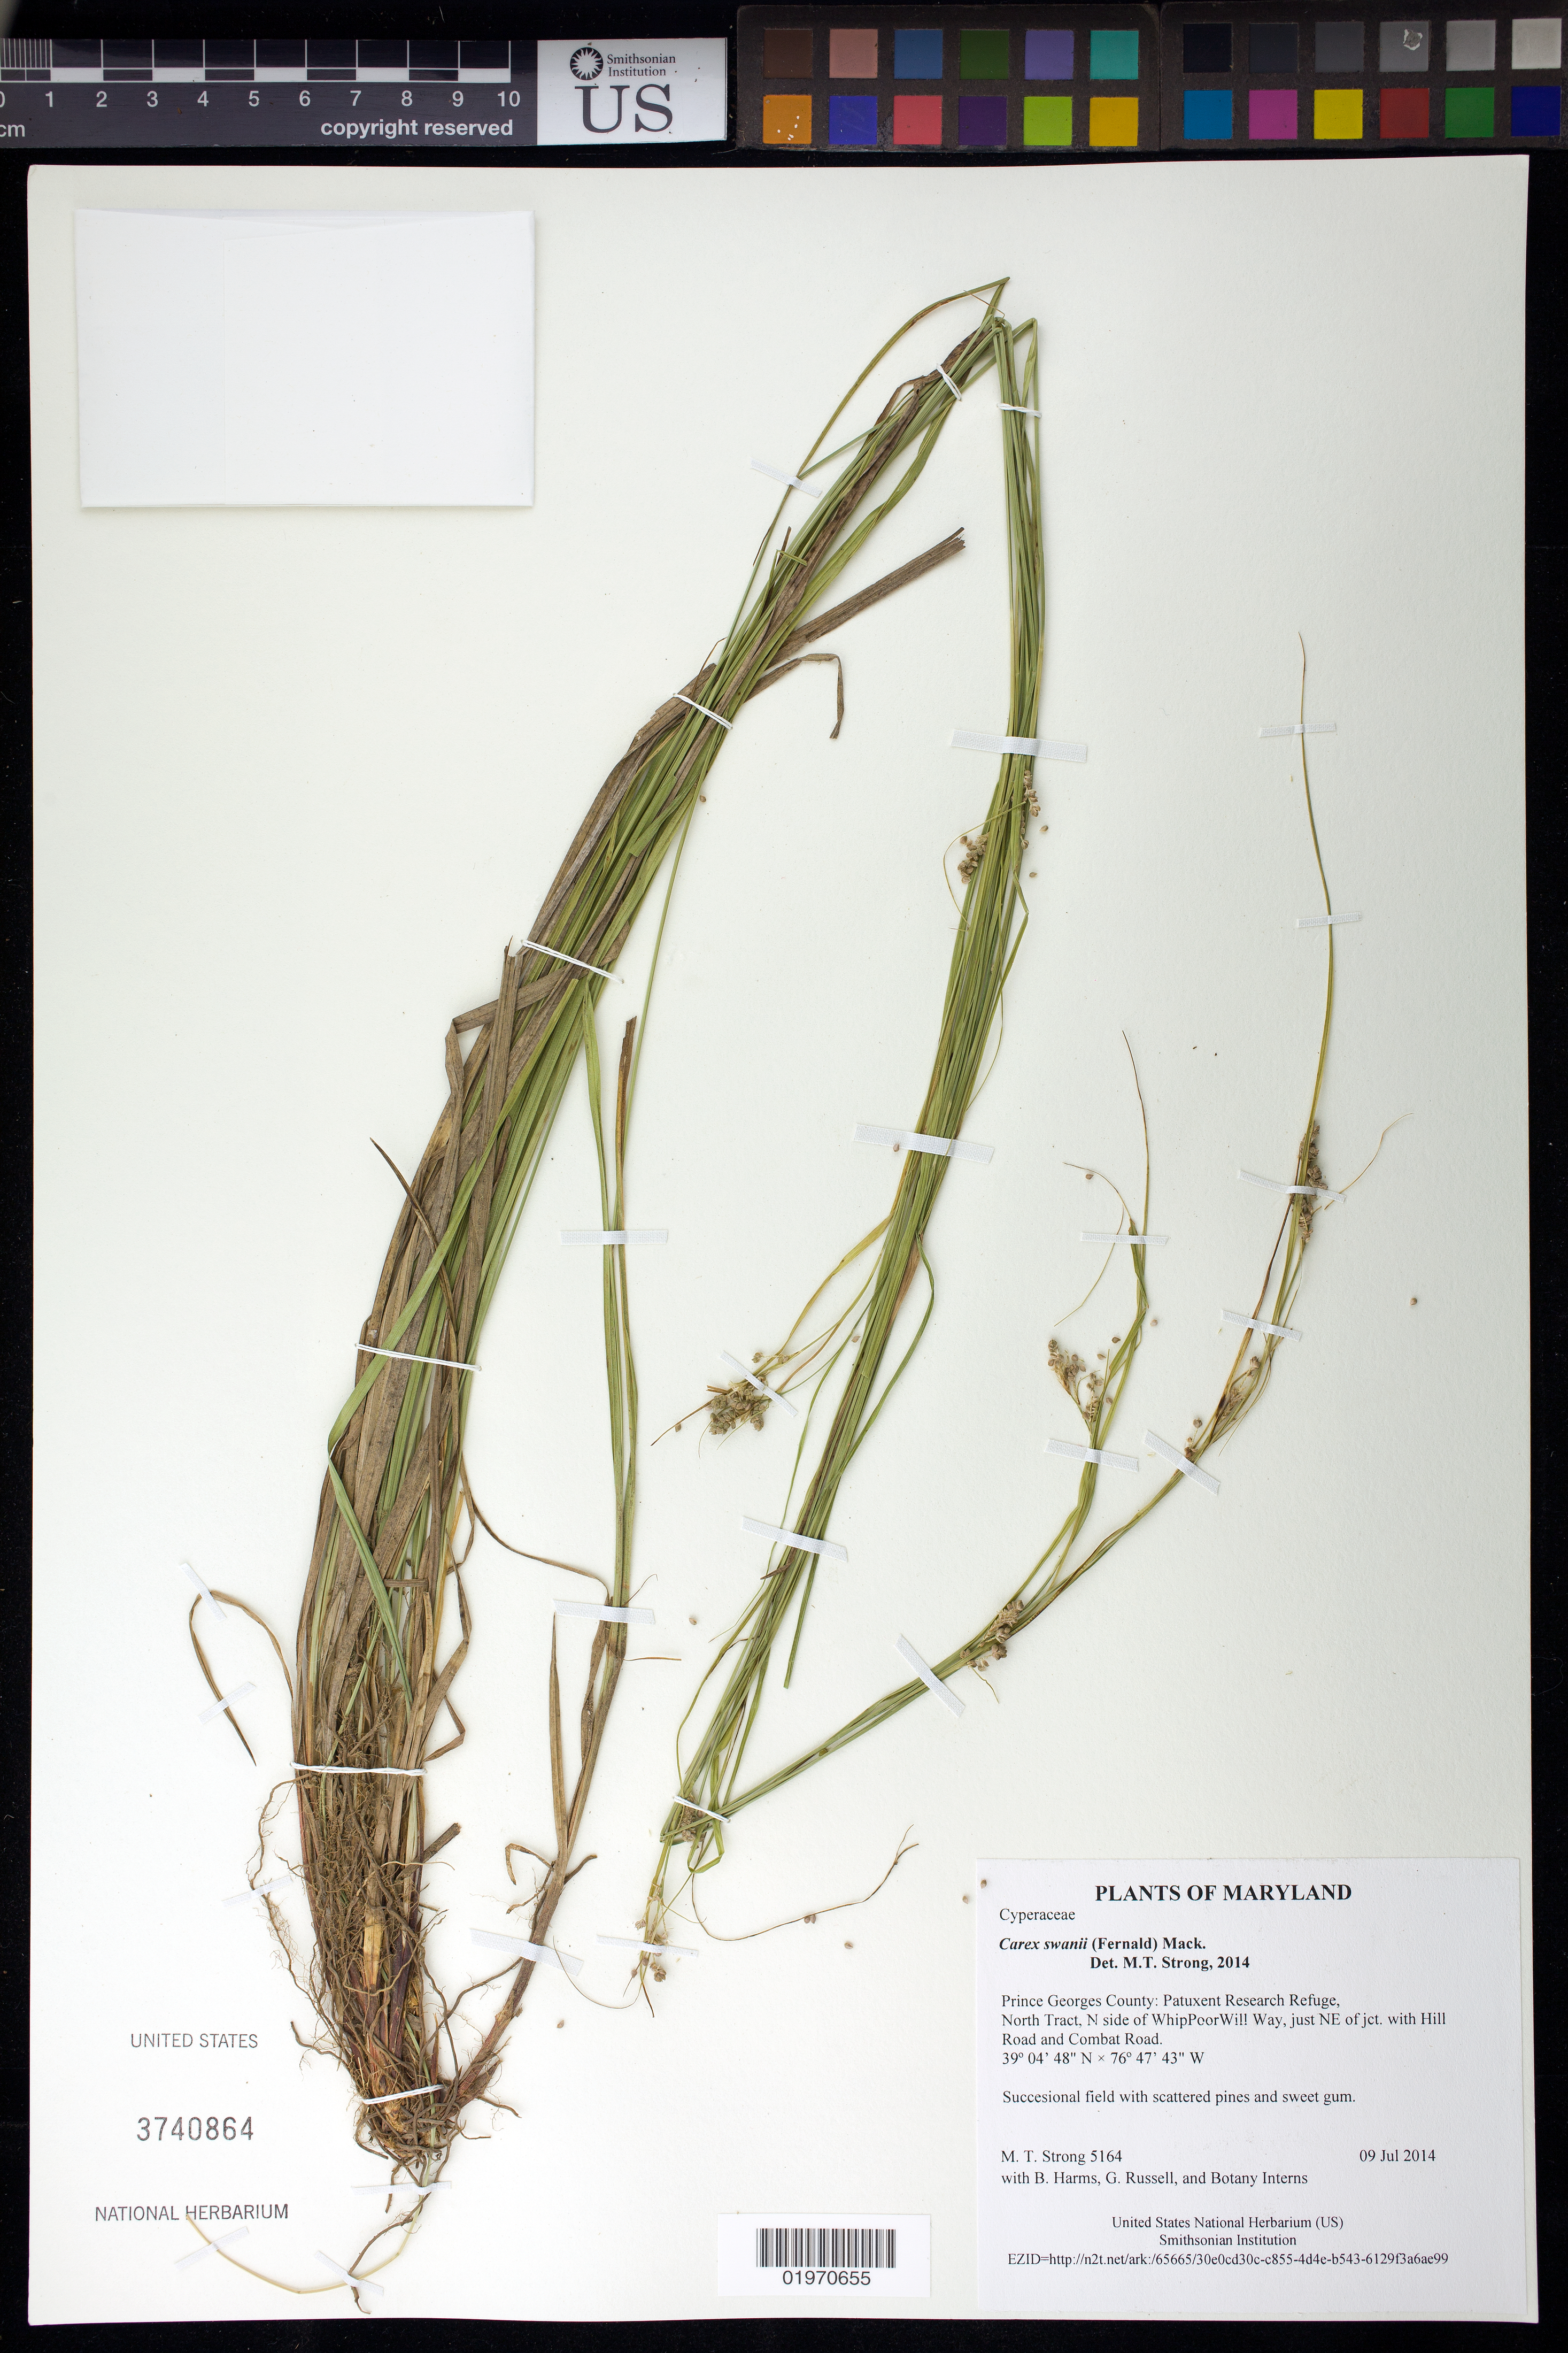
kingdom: Plantae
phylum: Tracheophyta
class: Liliopsida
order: Poales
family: Cyperaceae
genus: Carex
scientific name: Carex swanii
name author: (Fernald) Mack.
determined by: Strong, Mark T., (BOT), Smithsonian Institution - National Museum of Natural History (UNITED STATES)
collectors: M. T. Strong, B. Harms, G. Russell & Botany Interns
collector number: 5164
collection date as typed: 9 Jul 2014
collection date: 2014-07-09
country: United States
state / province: Maryland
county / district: Prince Georges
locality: Patuxent Research Refuge, North Tract, N side of WhipPoorWill Way, just NE of jct with Hill Road and Combat Road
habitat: Succesional field with scattered pines and sweet gum.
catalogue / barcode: US 3740864